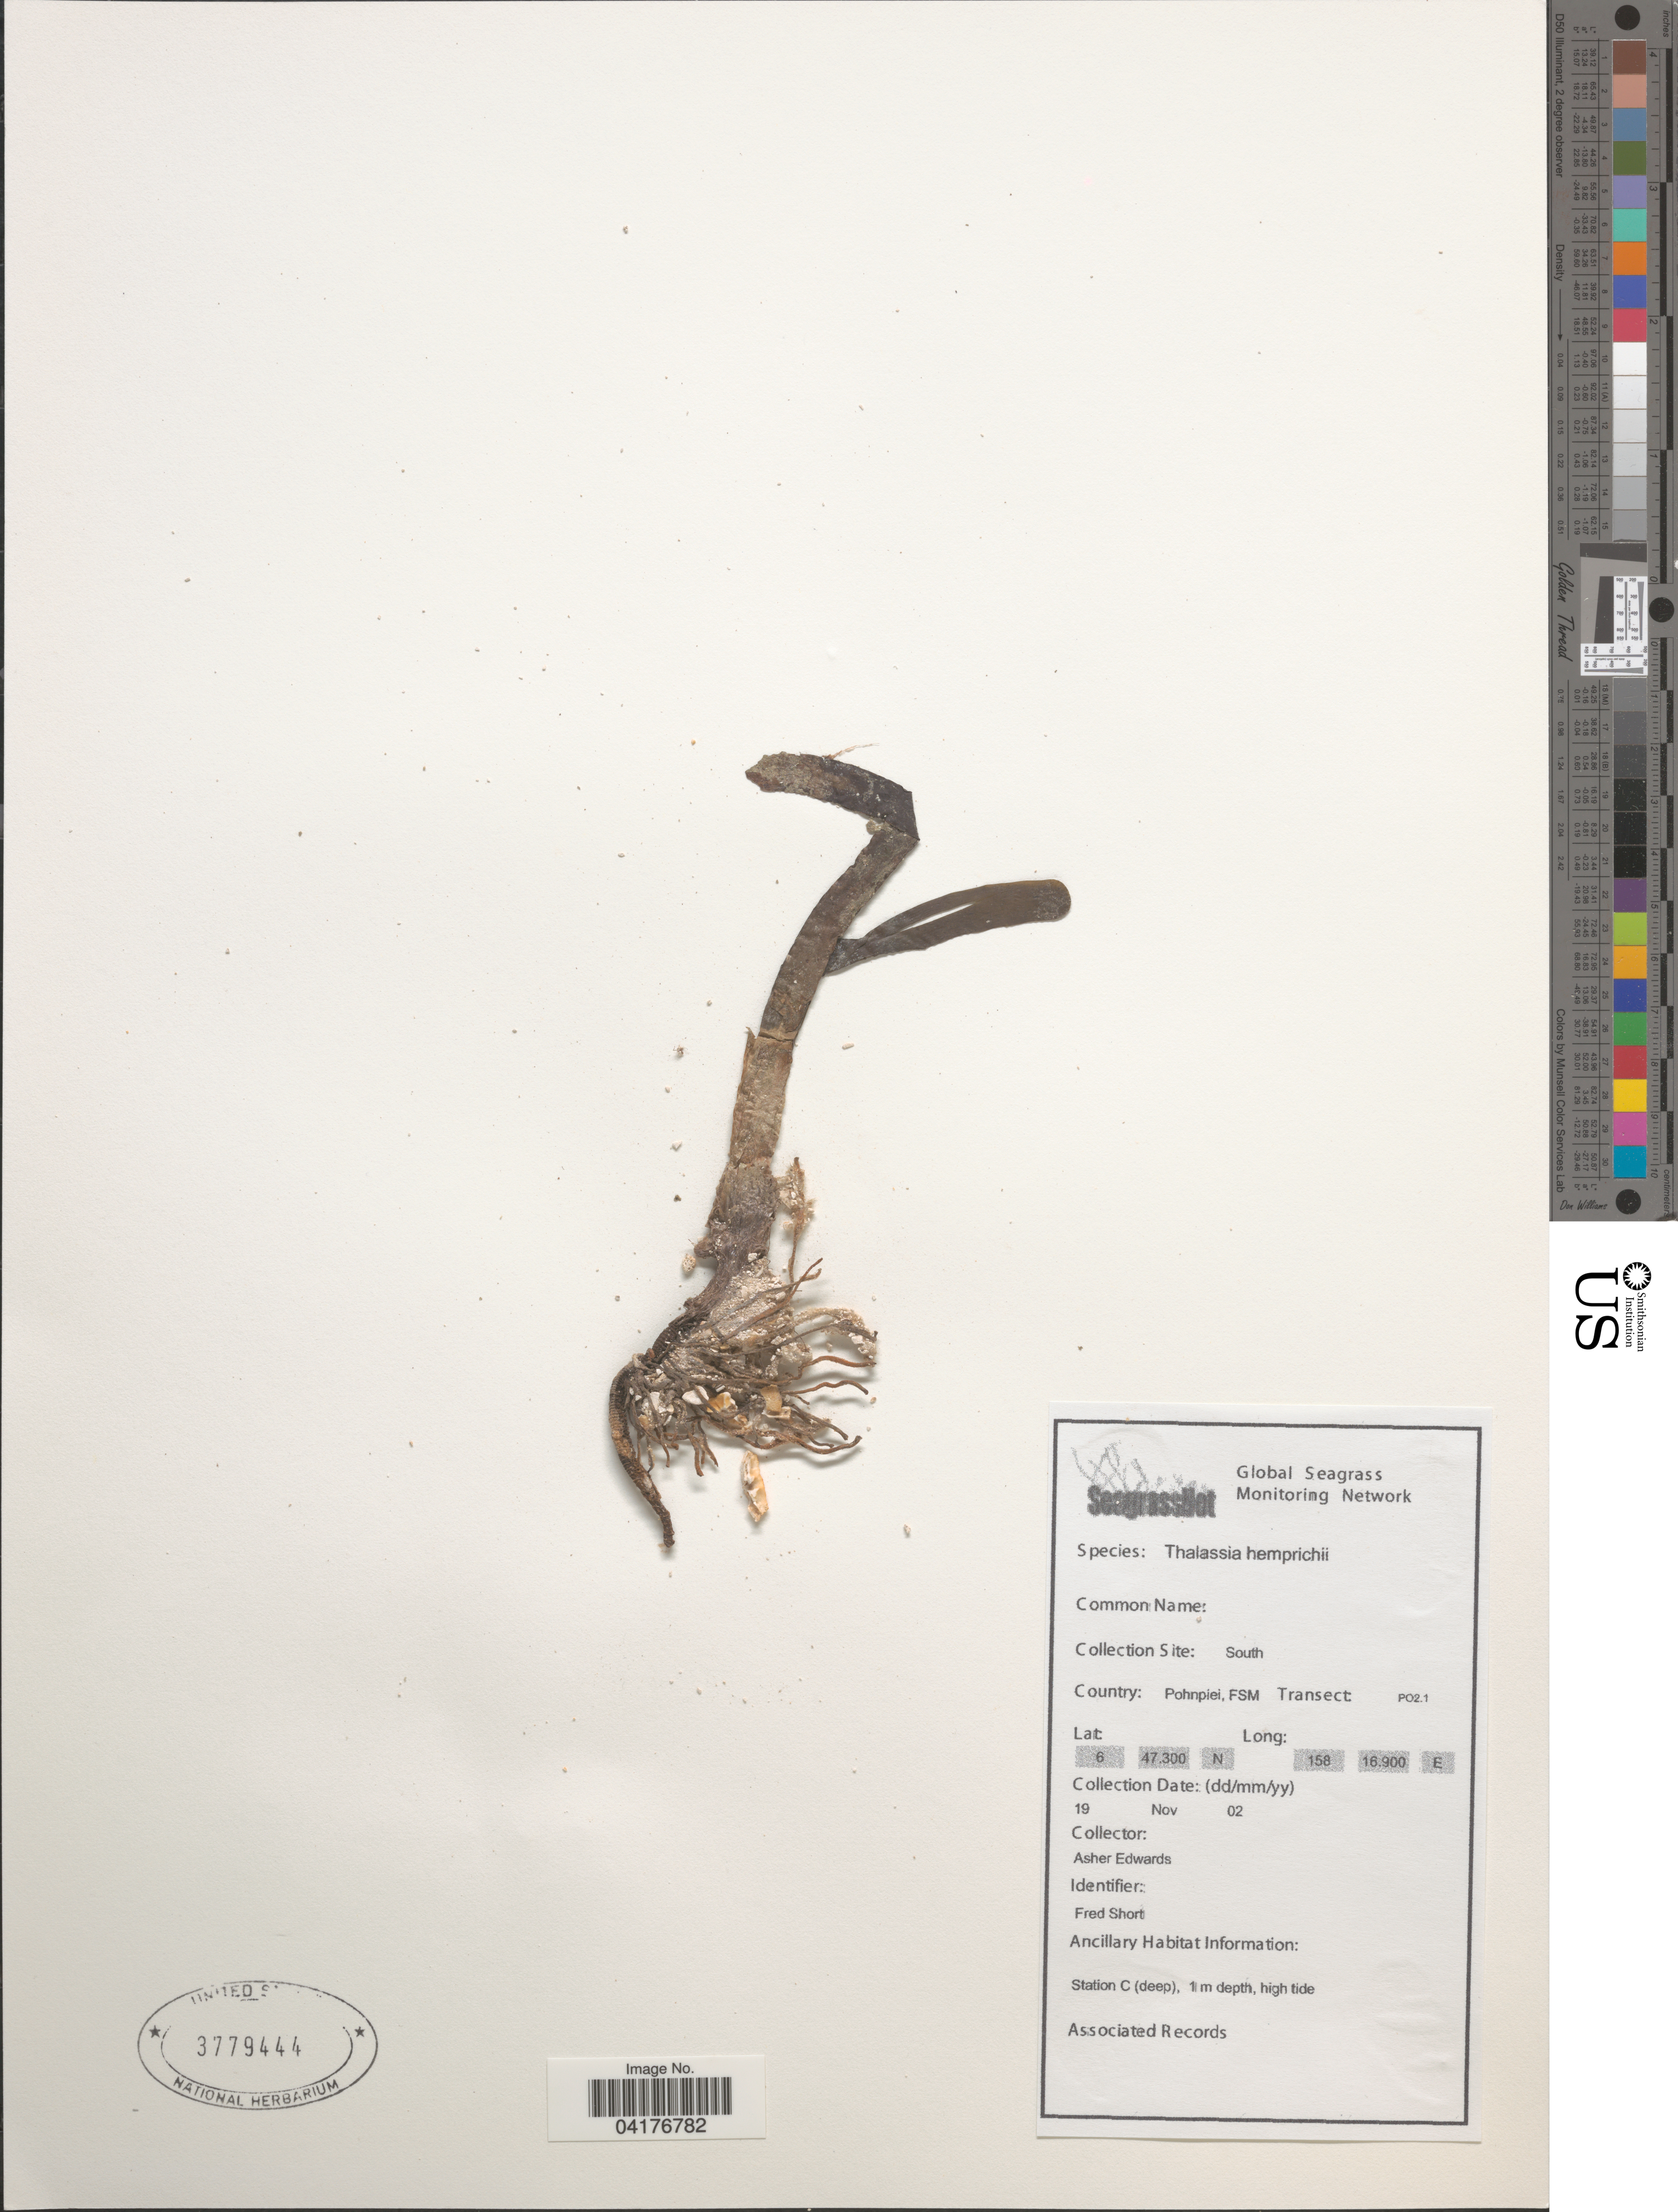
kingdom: Plantae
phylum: Tracheophyta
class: Liliopsida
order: Alismatales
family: Hydrocharitaceae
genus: Enhalus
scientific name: Enhalus acoroides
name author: (L. f.) Royle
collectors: A. Edwards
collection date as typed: Transcribed d/m/y: 19/11/2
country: Micronesia, Federated States of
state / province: Pohnpei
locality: South. Pohnpiei. Transect: PO2.1. Station C (deep).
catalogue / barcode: US 3779444